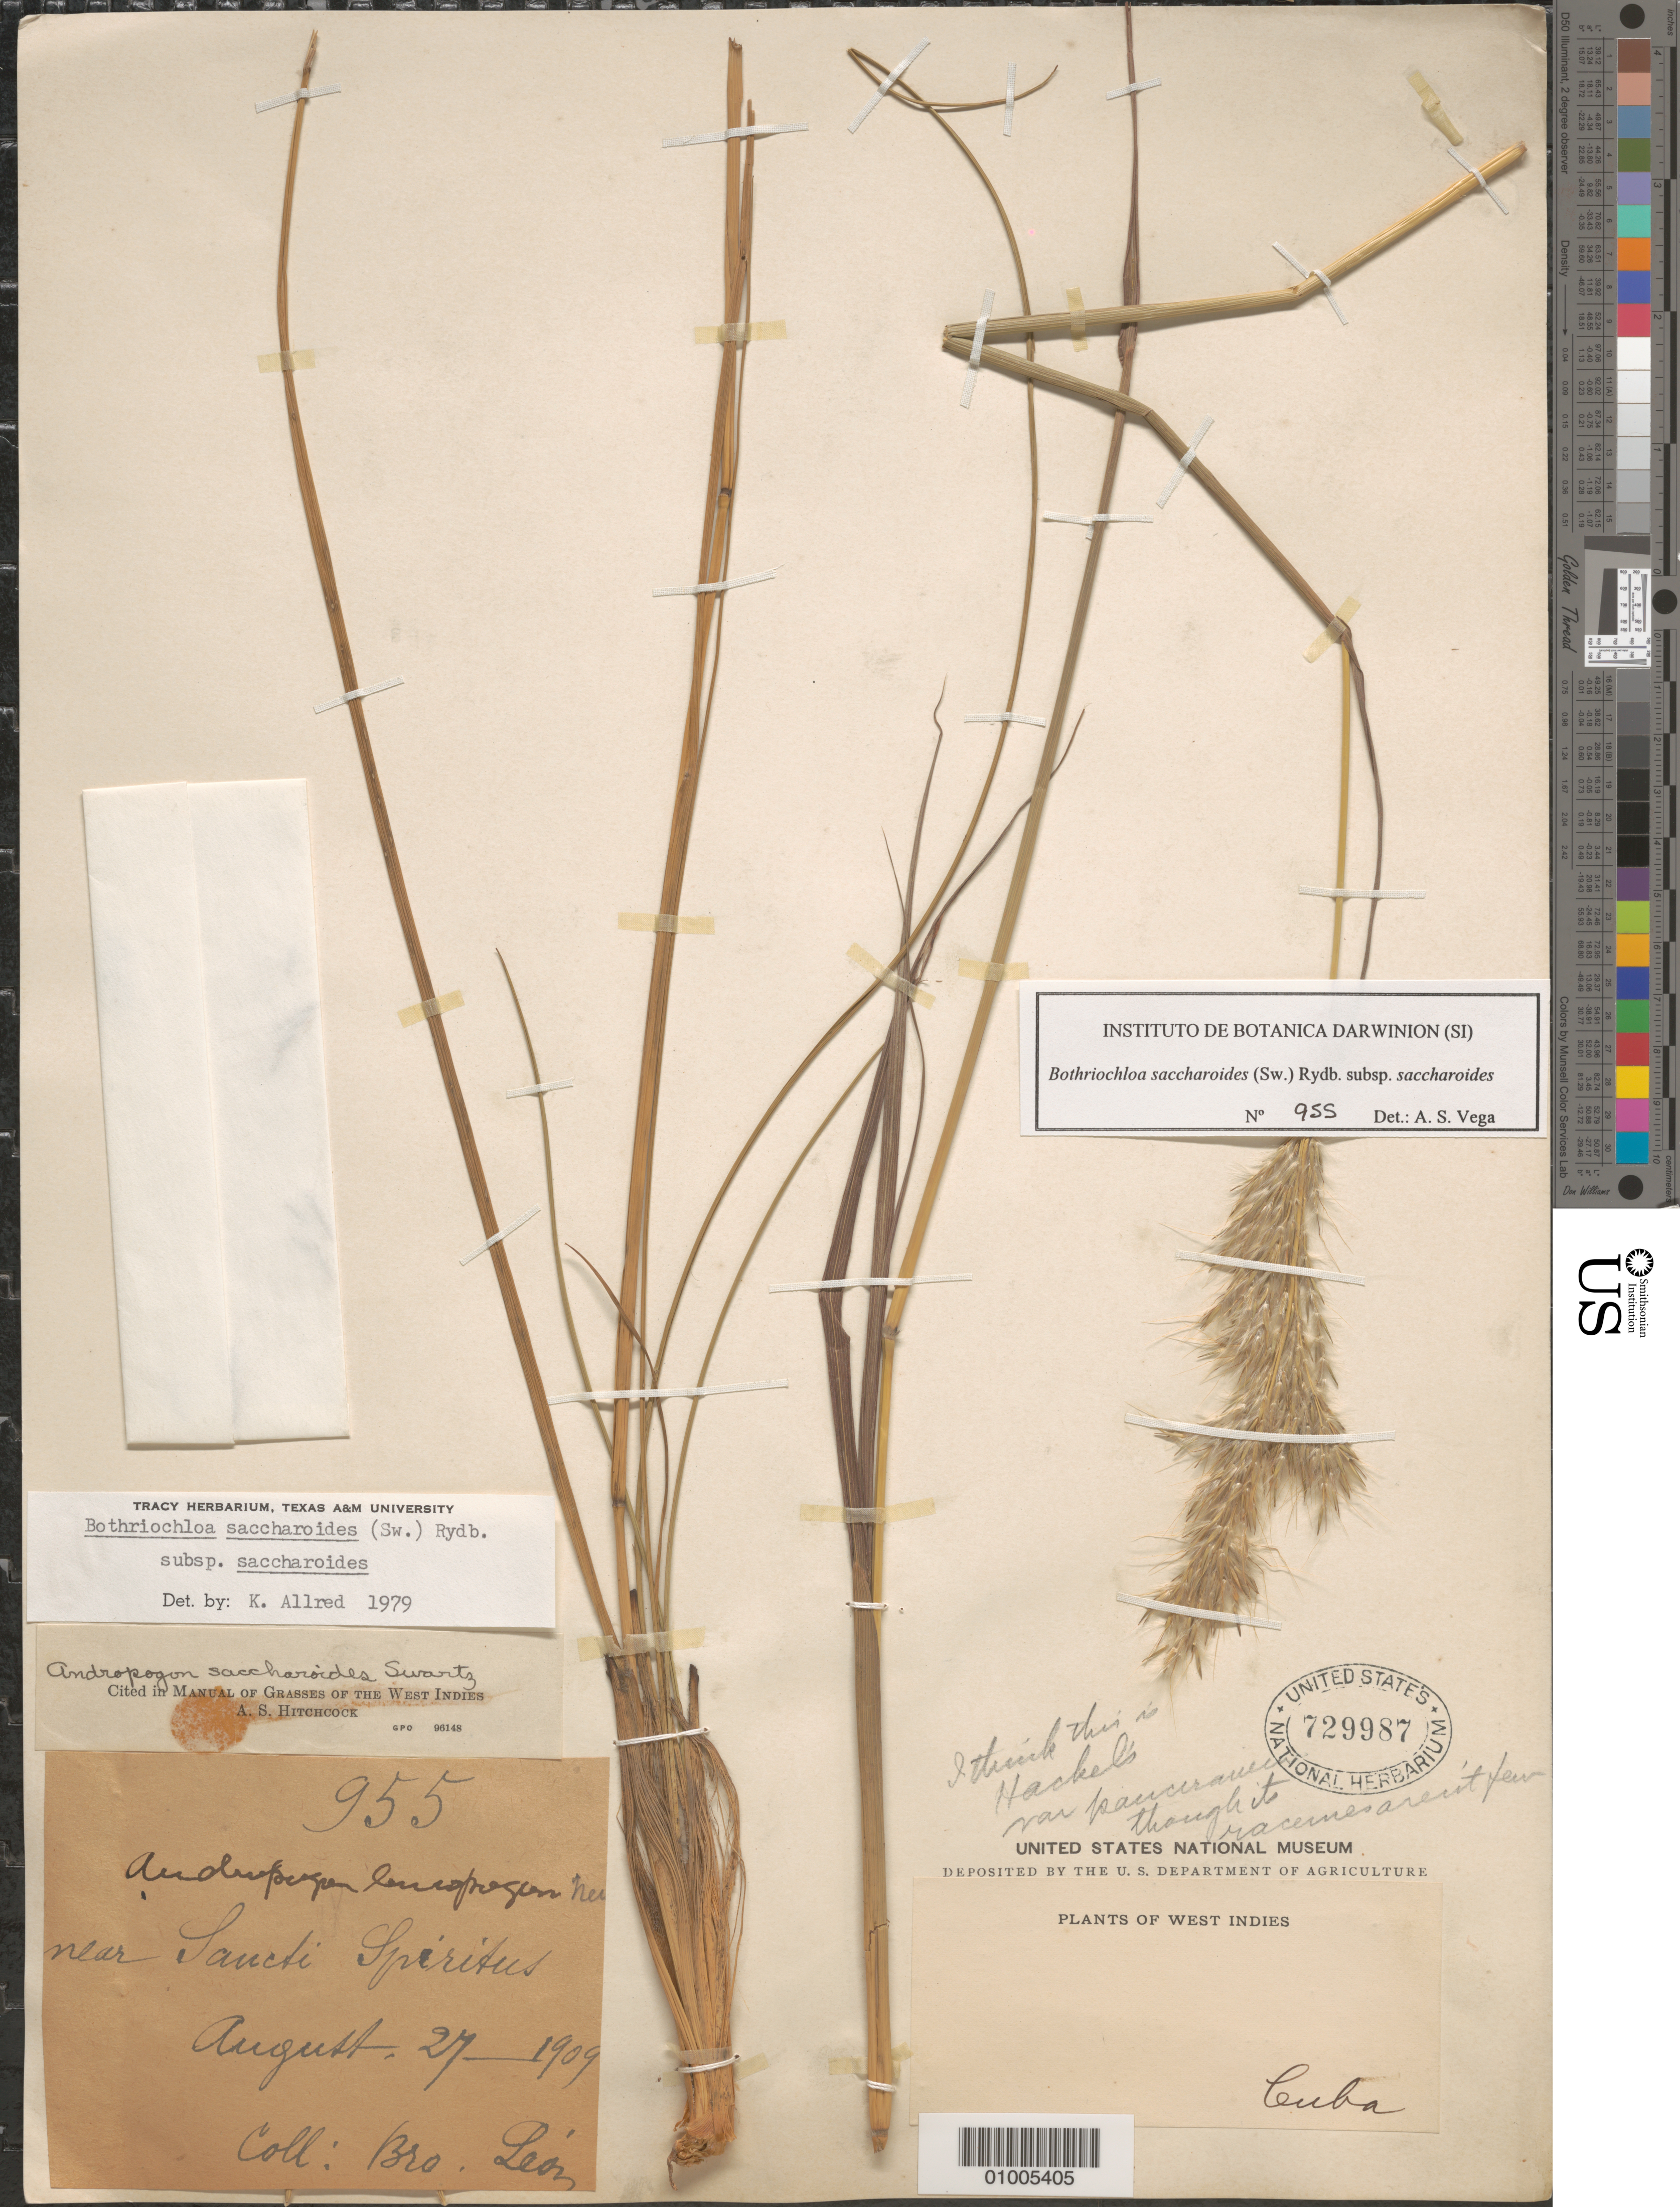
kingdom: Plantae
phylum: Tracheophyta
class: Liliopsida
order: Poales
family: Poaceae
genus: Bothriochloa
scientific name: Bothriochloa saccharoides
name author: (Sw.) Rydb.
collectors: Bro. León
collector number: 955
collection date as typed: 27 Aug 1909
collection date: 1909-08-27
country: Cuba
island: Cuba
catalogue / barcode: US 729987